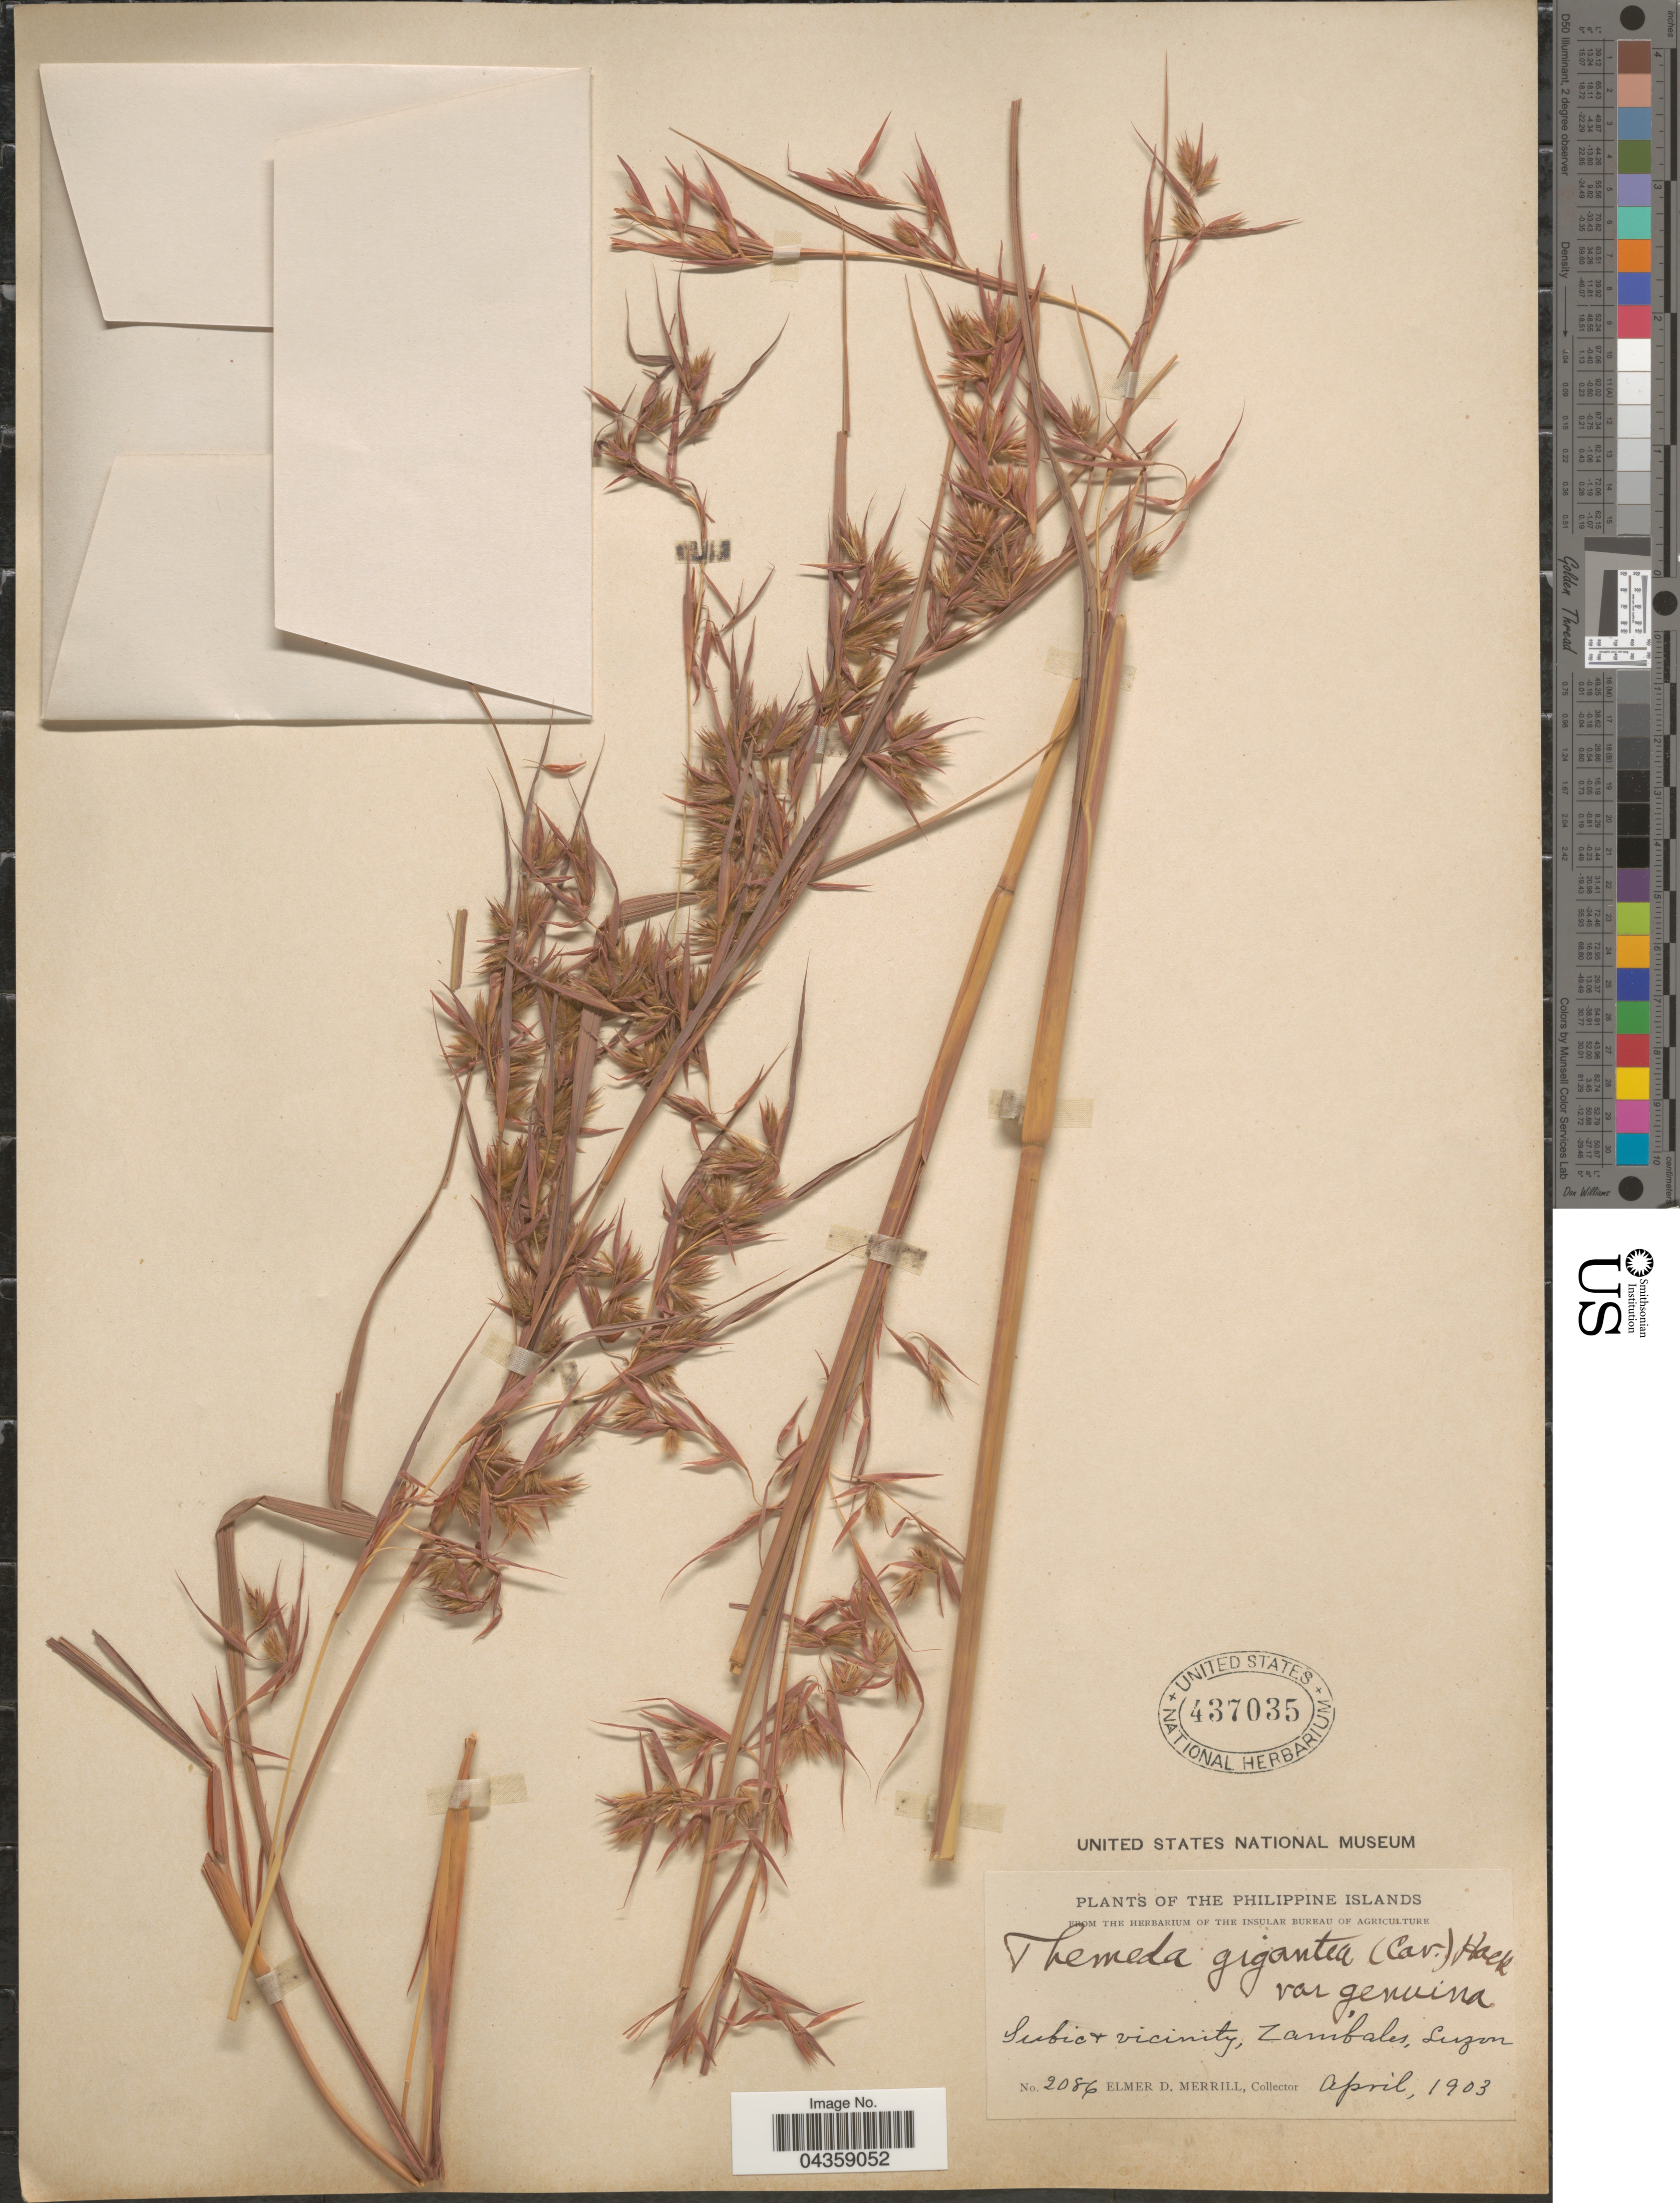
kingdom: Plantae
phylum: Tracheophyta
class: Liliopsida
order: Poales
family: Poaceae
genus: Themeda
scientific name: Themeda gigantea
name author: Hack.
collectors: E. D. Merrill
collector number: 2086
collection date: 1903-04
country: Philippines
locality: The Philippine Islands. Subic + vicinity, Zambales, Luzon.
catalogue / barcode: US 437035